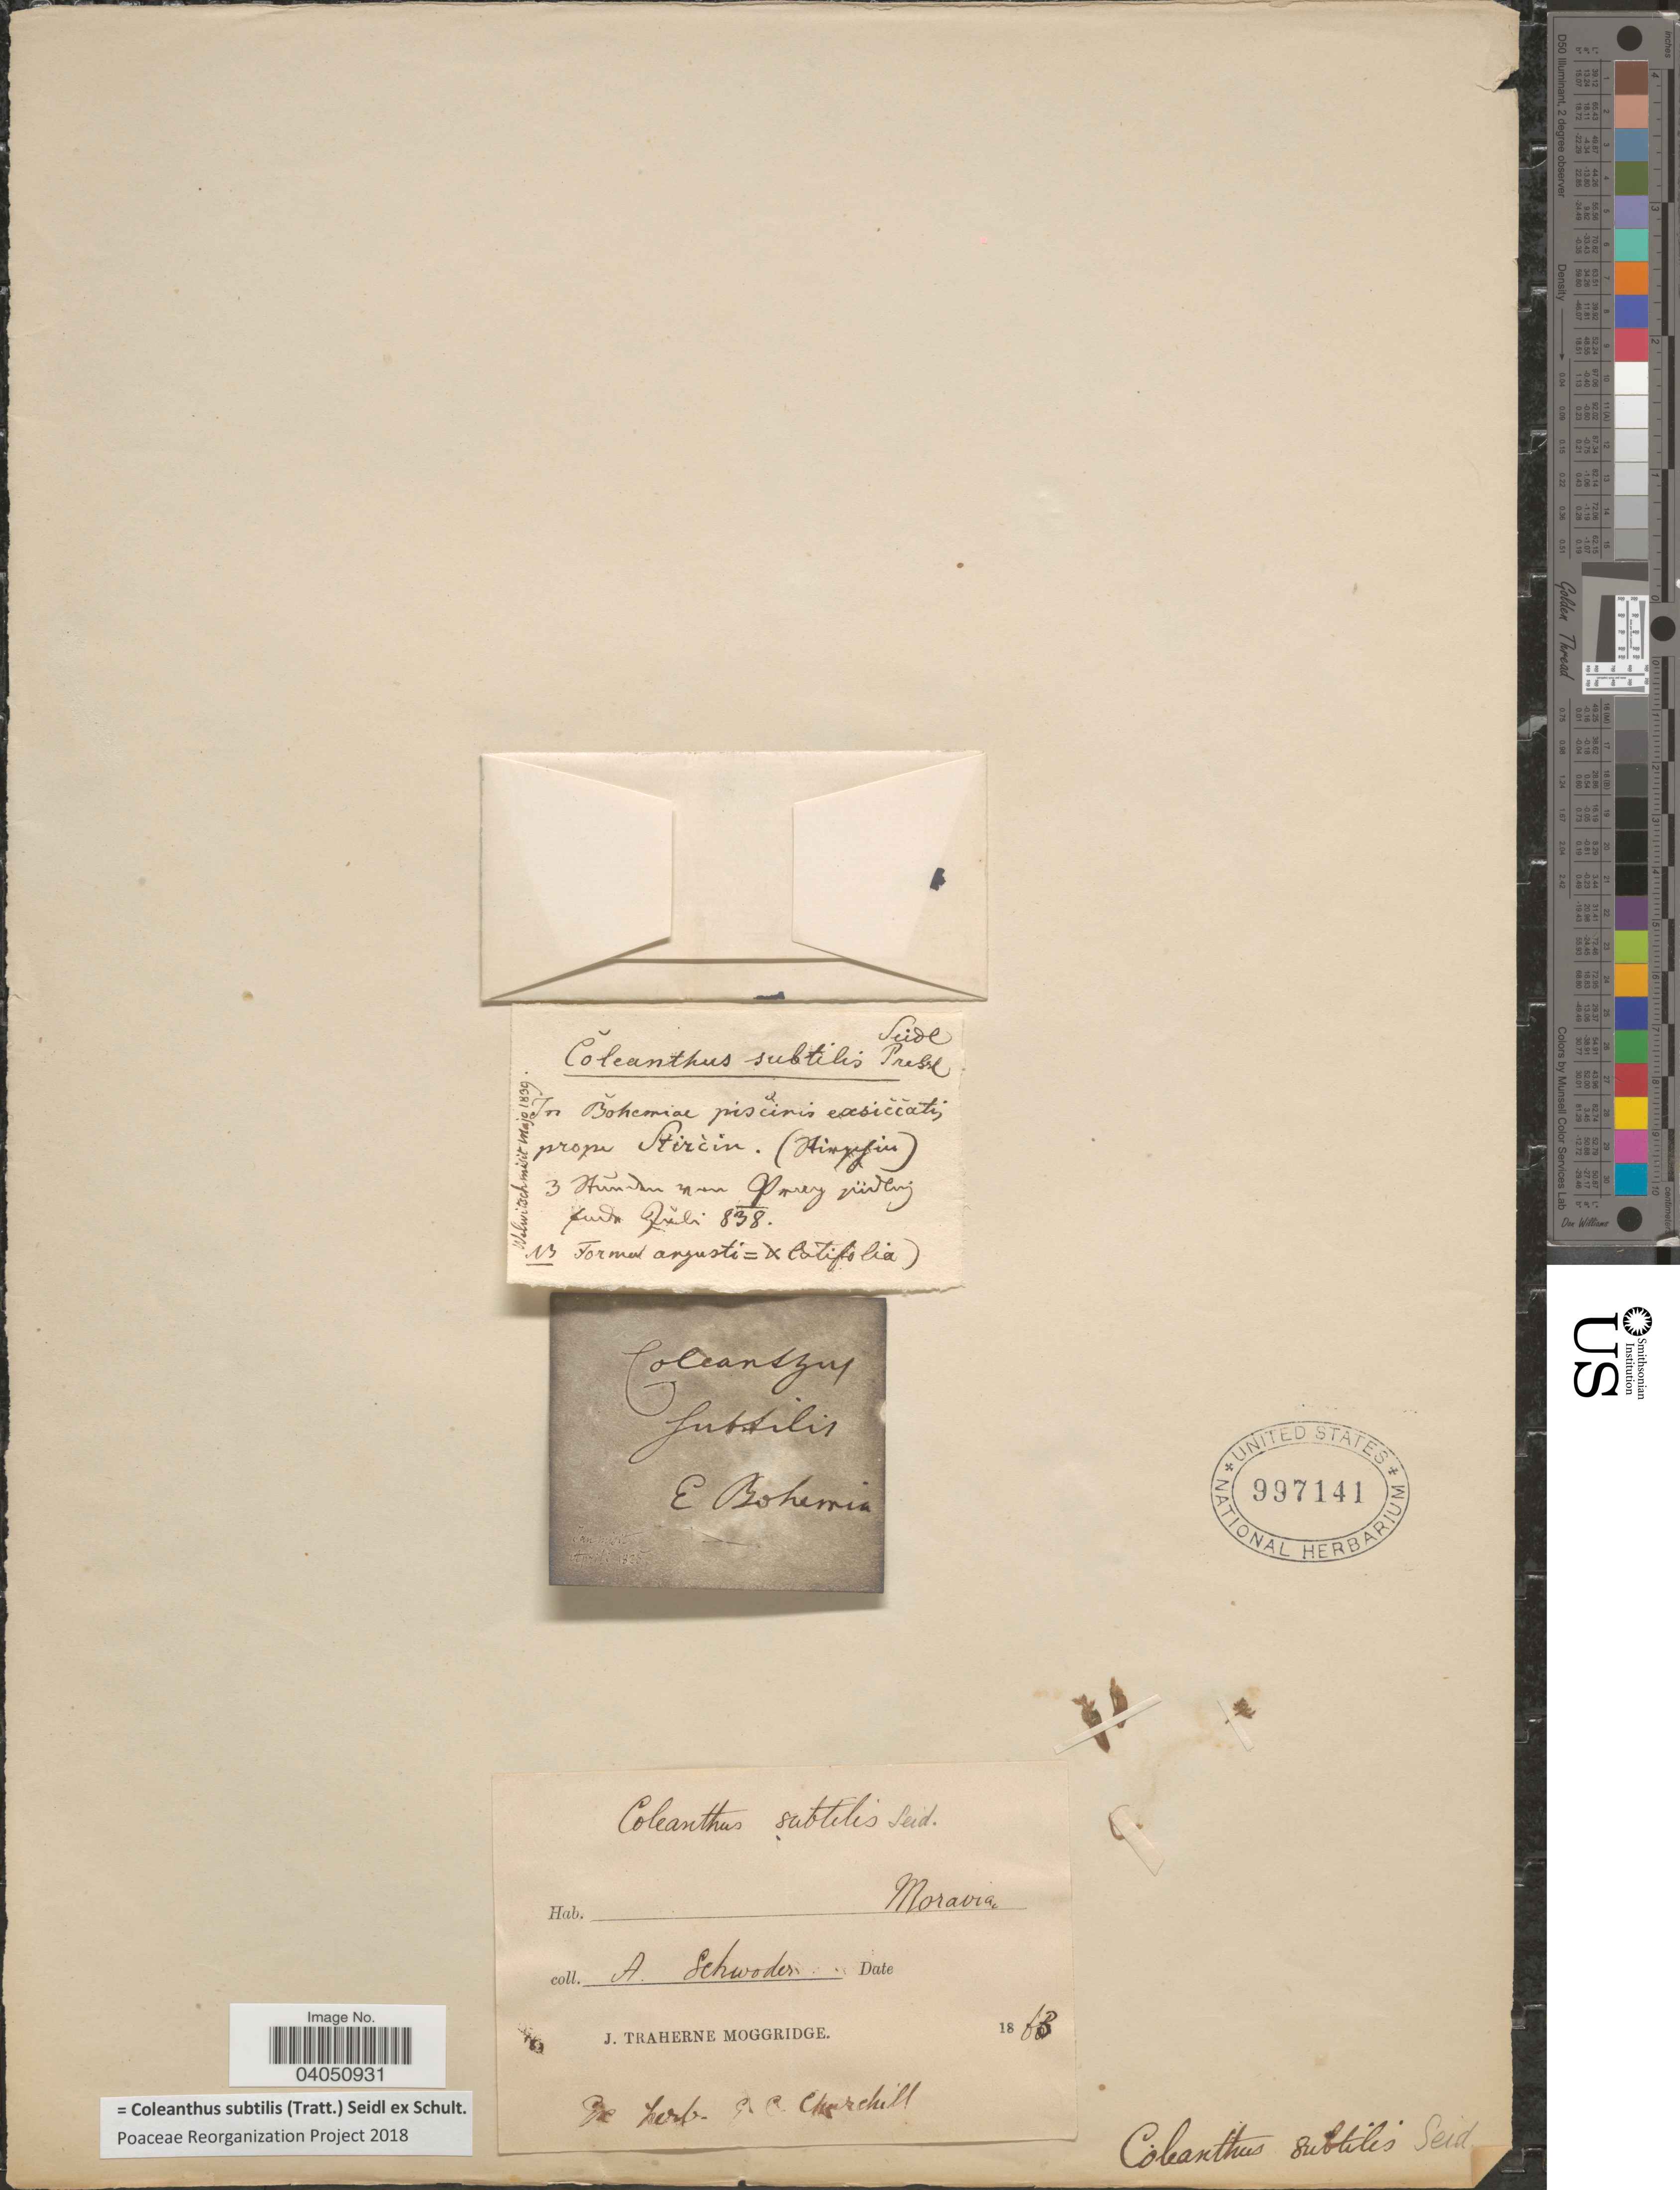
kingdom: Plantae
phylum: Tracheophyta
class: Liliopsida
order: Poales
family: Poaceae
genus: Coleanthus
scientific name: Coleanthus subtilis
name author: (Tratt.) Seidl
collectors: A. Schwoder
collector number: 3 ?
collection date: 1863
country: Czechia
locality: Moravia. E. Bohemia. In Bohemiae piscisis exsiccatis prope Stircin. [unsure placement]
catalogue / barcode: US 997141